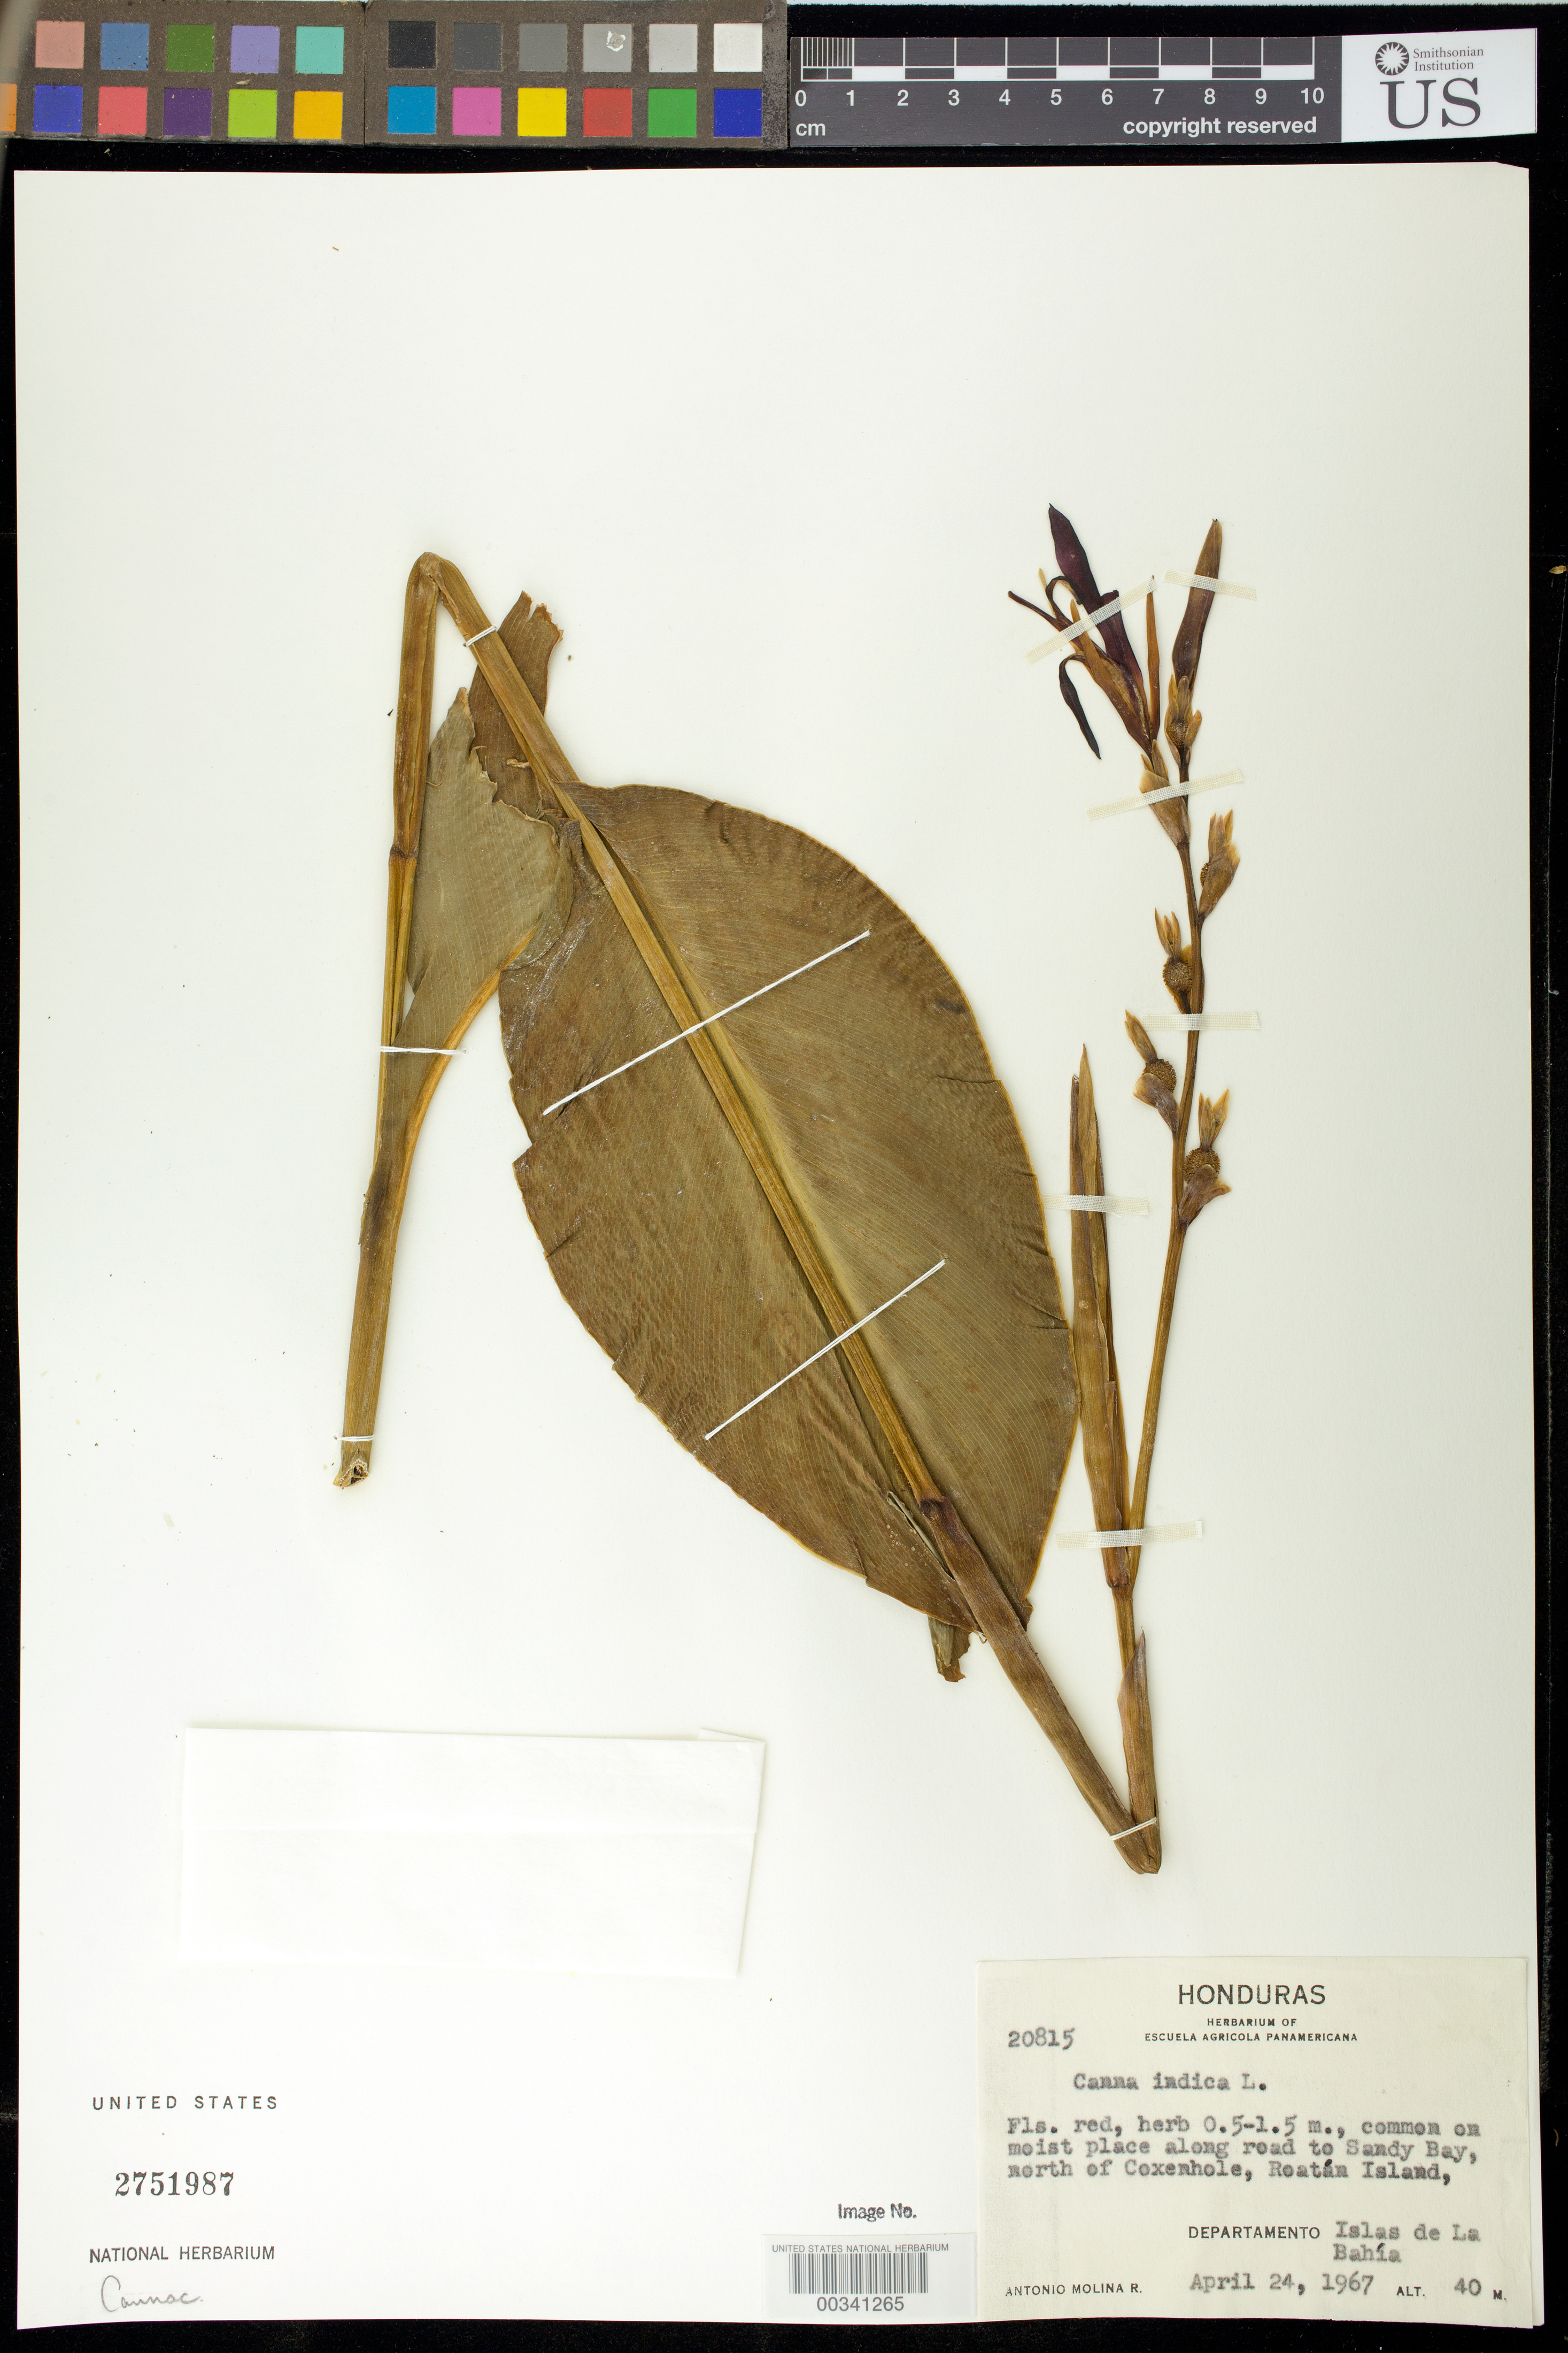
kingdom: Plantae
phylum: Tracheophyta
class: Liliopsida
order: Zingiberales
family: Cannaceae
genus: Canna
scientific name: Canna indica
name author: L.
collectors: A. Molina R.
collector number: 20815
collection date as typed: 24 Apr 1967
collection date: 1967-04-24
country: Honduras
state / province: Islas de la Bahía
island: Roatan Island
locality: Along road to Sandy Bay, N of Coxenhole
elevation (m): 40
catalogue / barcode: US 2751987